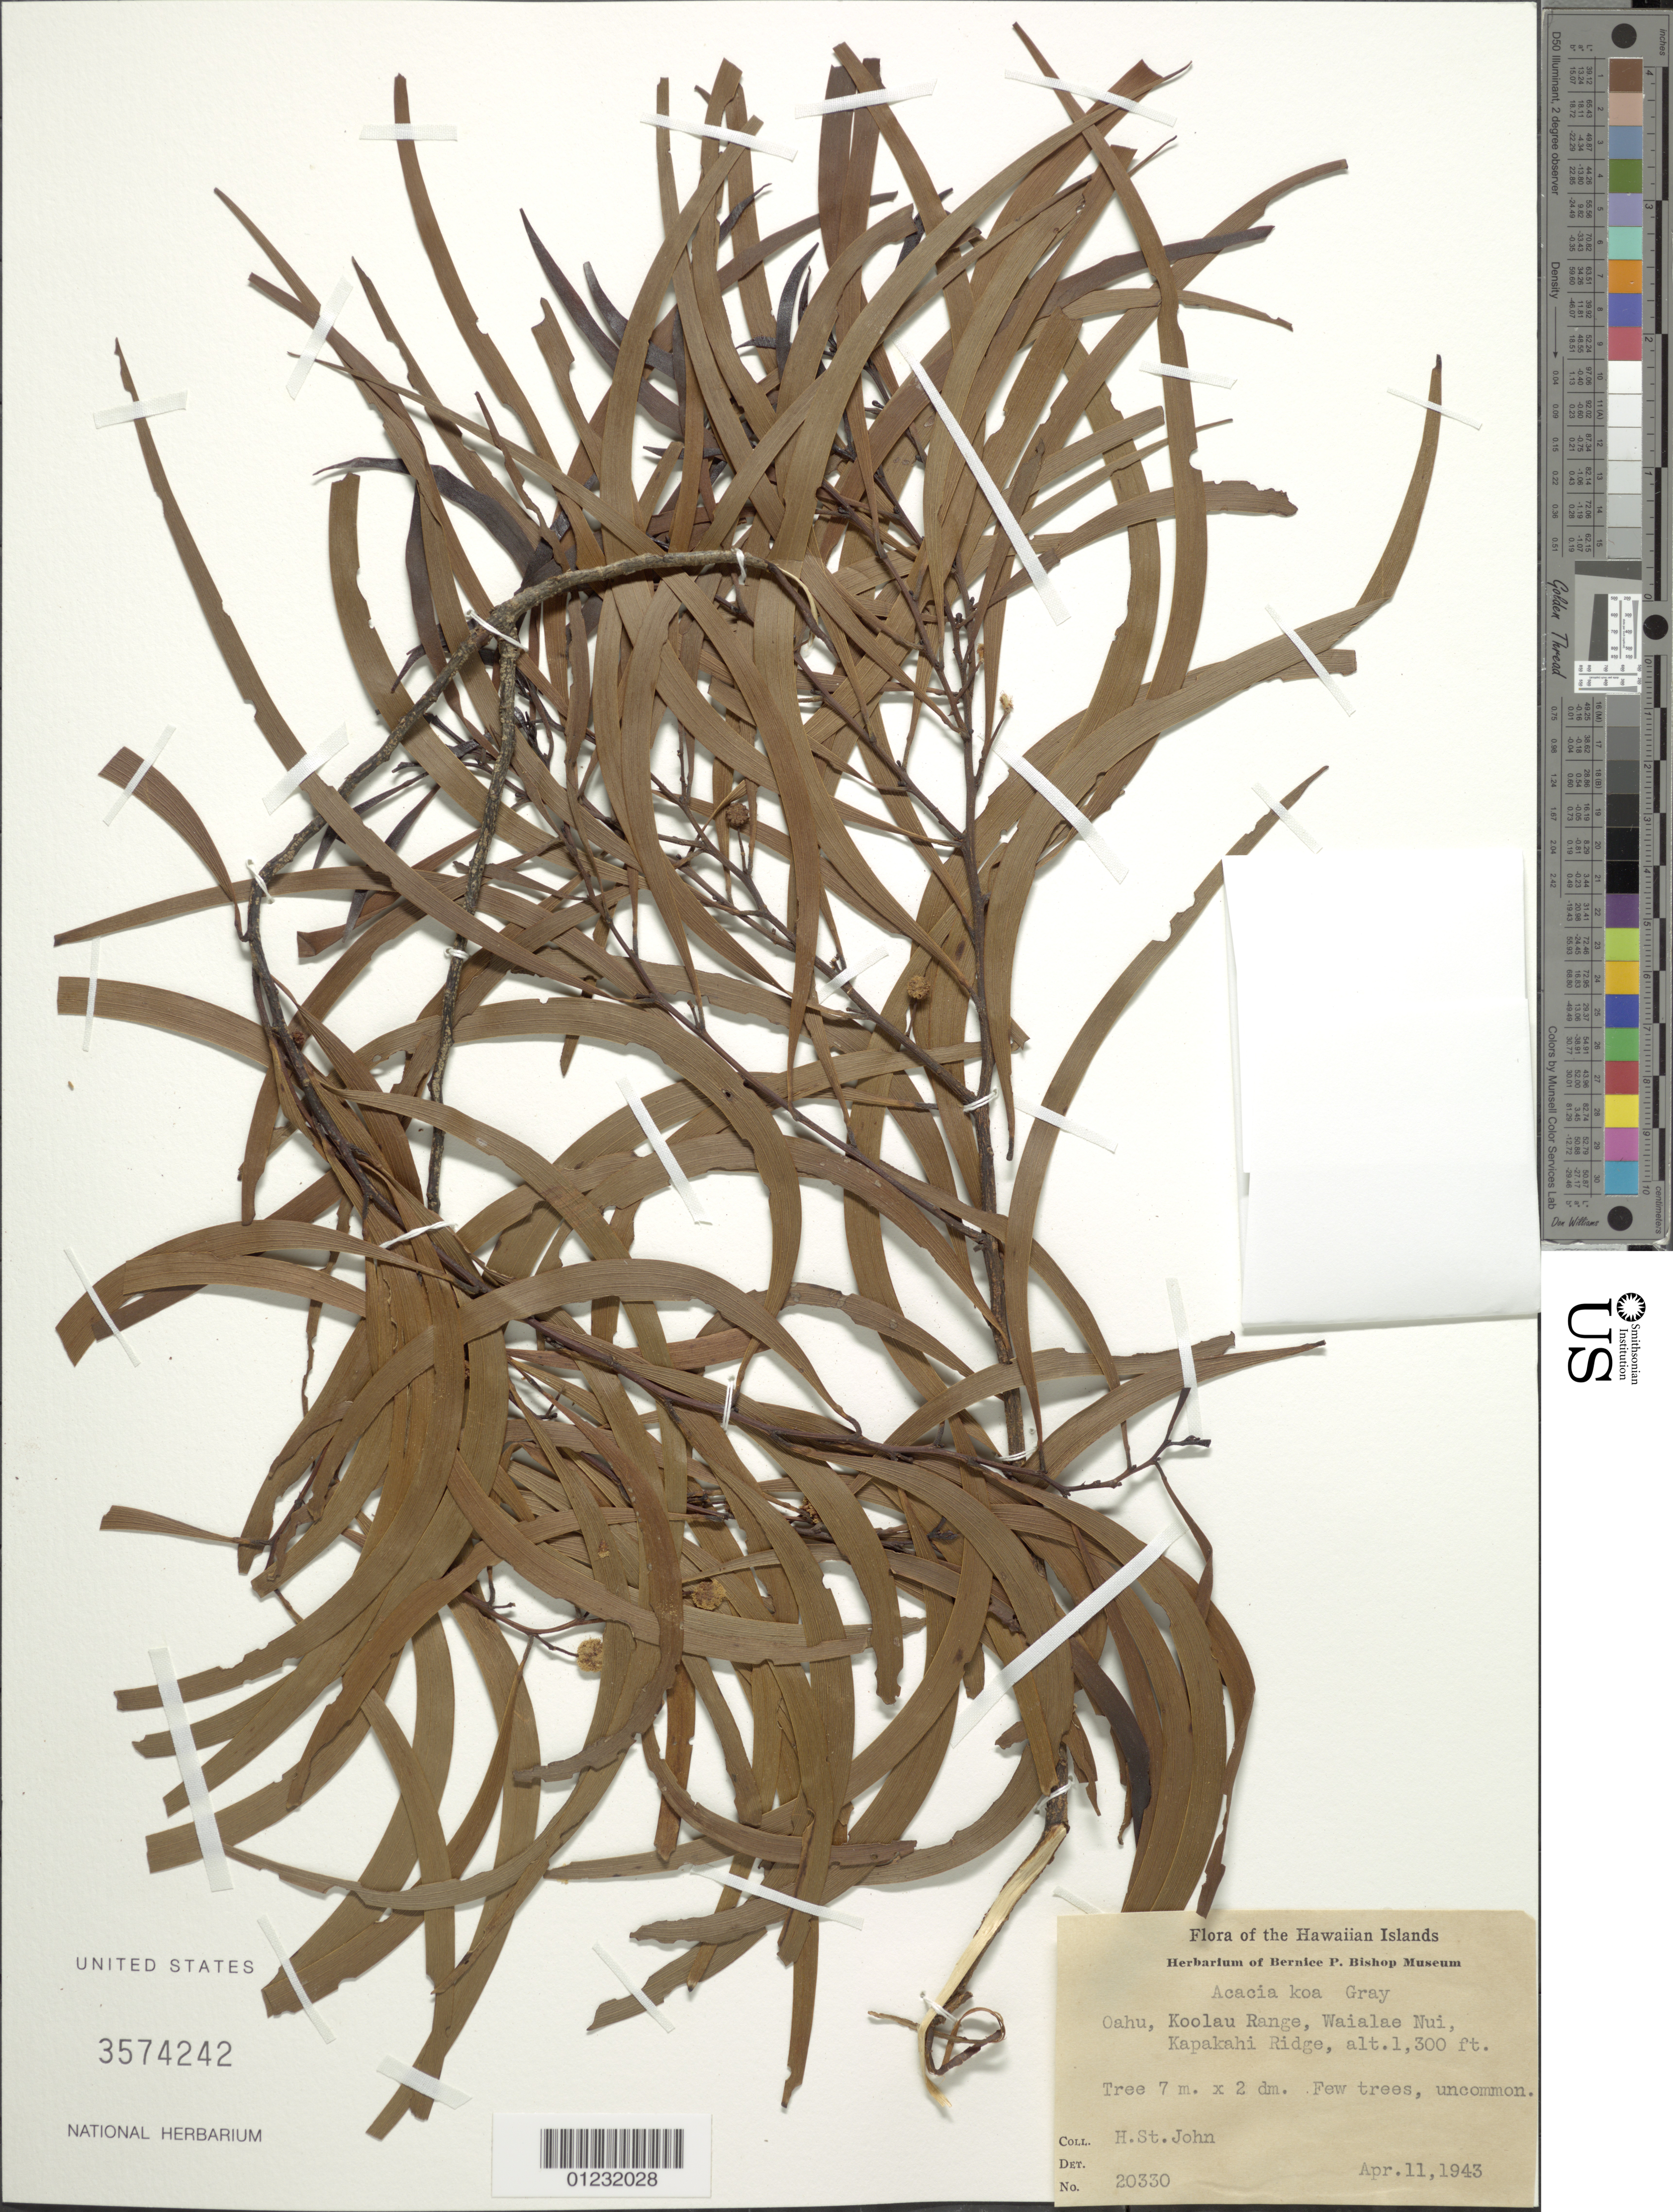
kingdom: Plantae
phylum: Tracheophyta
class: Magnoliopsida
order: Fabales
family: Fabaceae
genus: Acacia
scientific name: Acacia koa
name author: A. Gray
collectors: H. St. John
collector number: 20330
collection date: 1943-04-11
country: United States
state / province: Hawaii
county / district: Honolulu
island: Oahu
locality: Koolau Range, Waiale Nui, Kapakahi Ridge.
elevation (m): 396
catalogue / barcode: US 3574242